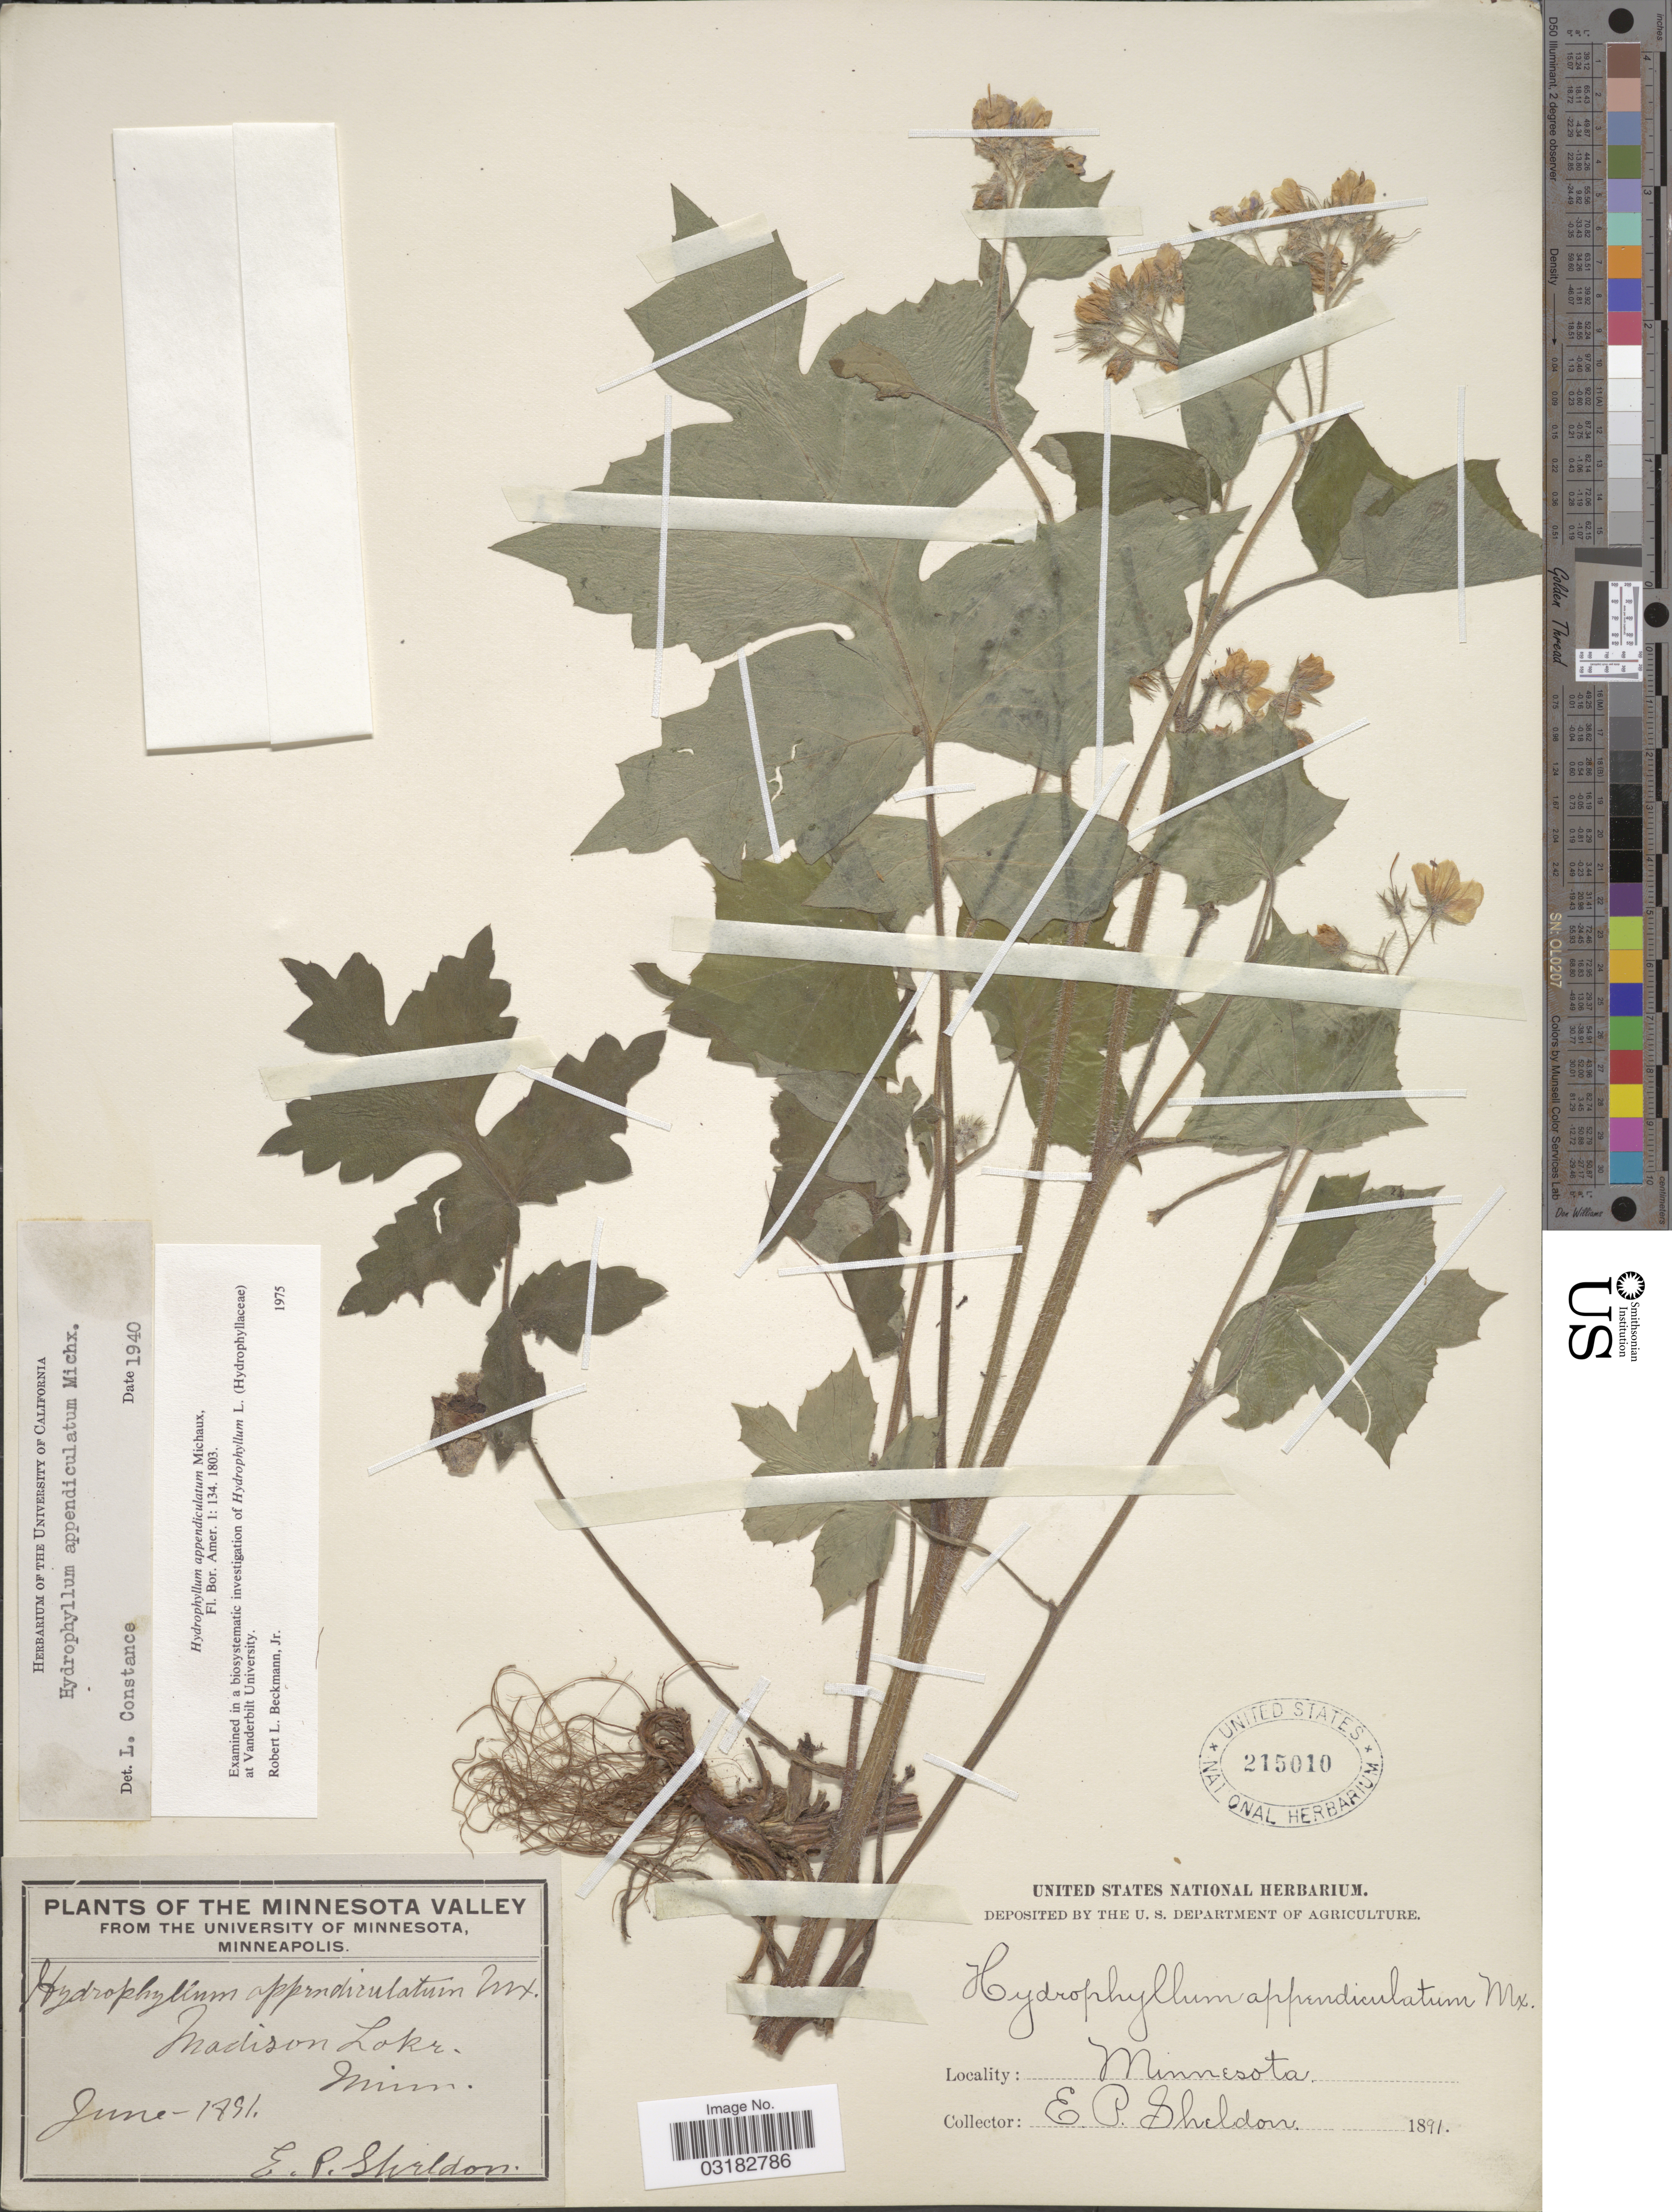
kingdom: Plantae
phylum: Tracheophyta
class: Magnoliopsida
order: Boraginales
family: Hydrophyllaceae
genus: Hydrophyllum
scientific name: Hydrophyllum appendiculatum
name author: Michx.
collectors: E. P. Sheldon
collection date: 1891-06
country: United States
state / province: Minnesota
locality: Minnesota Valley. Madison Lake.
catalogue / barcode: US 215010